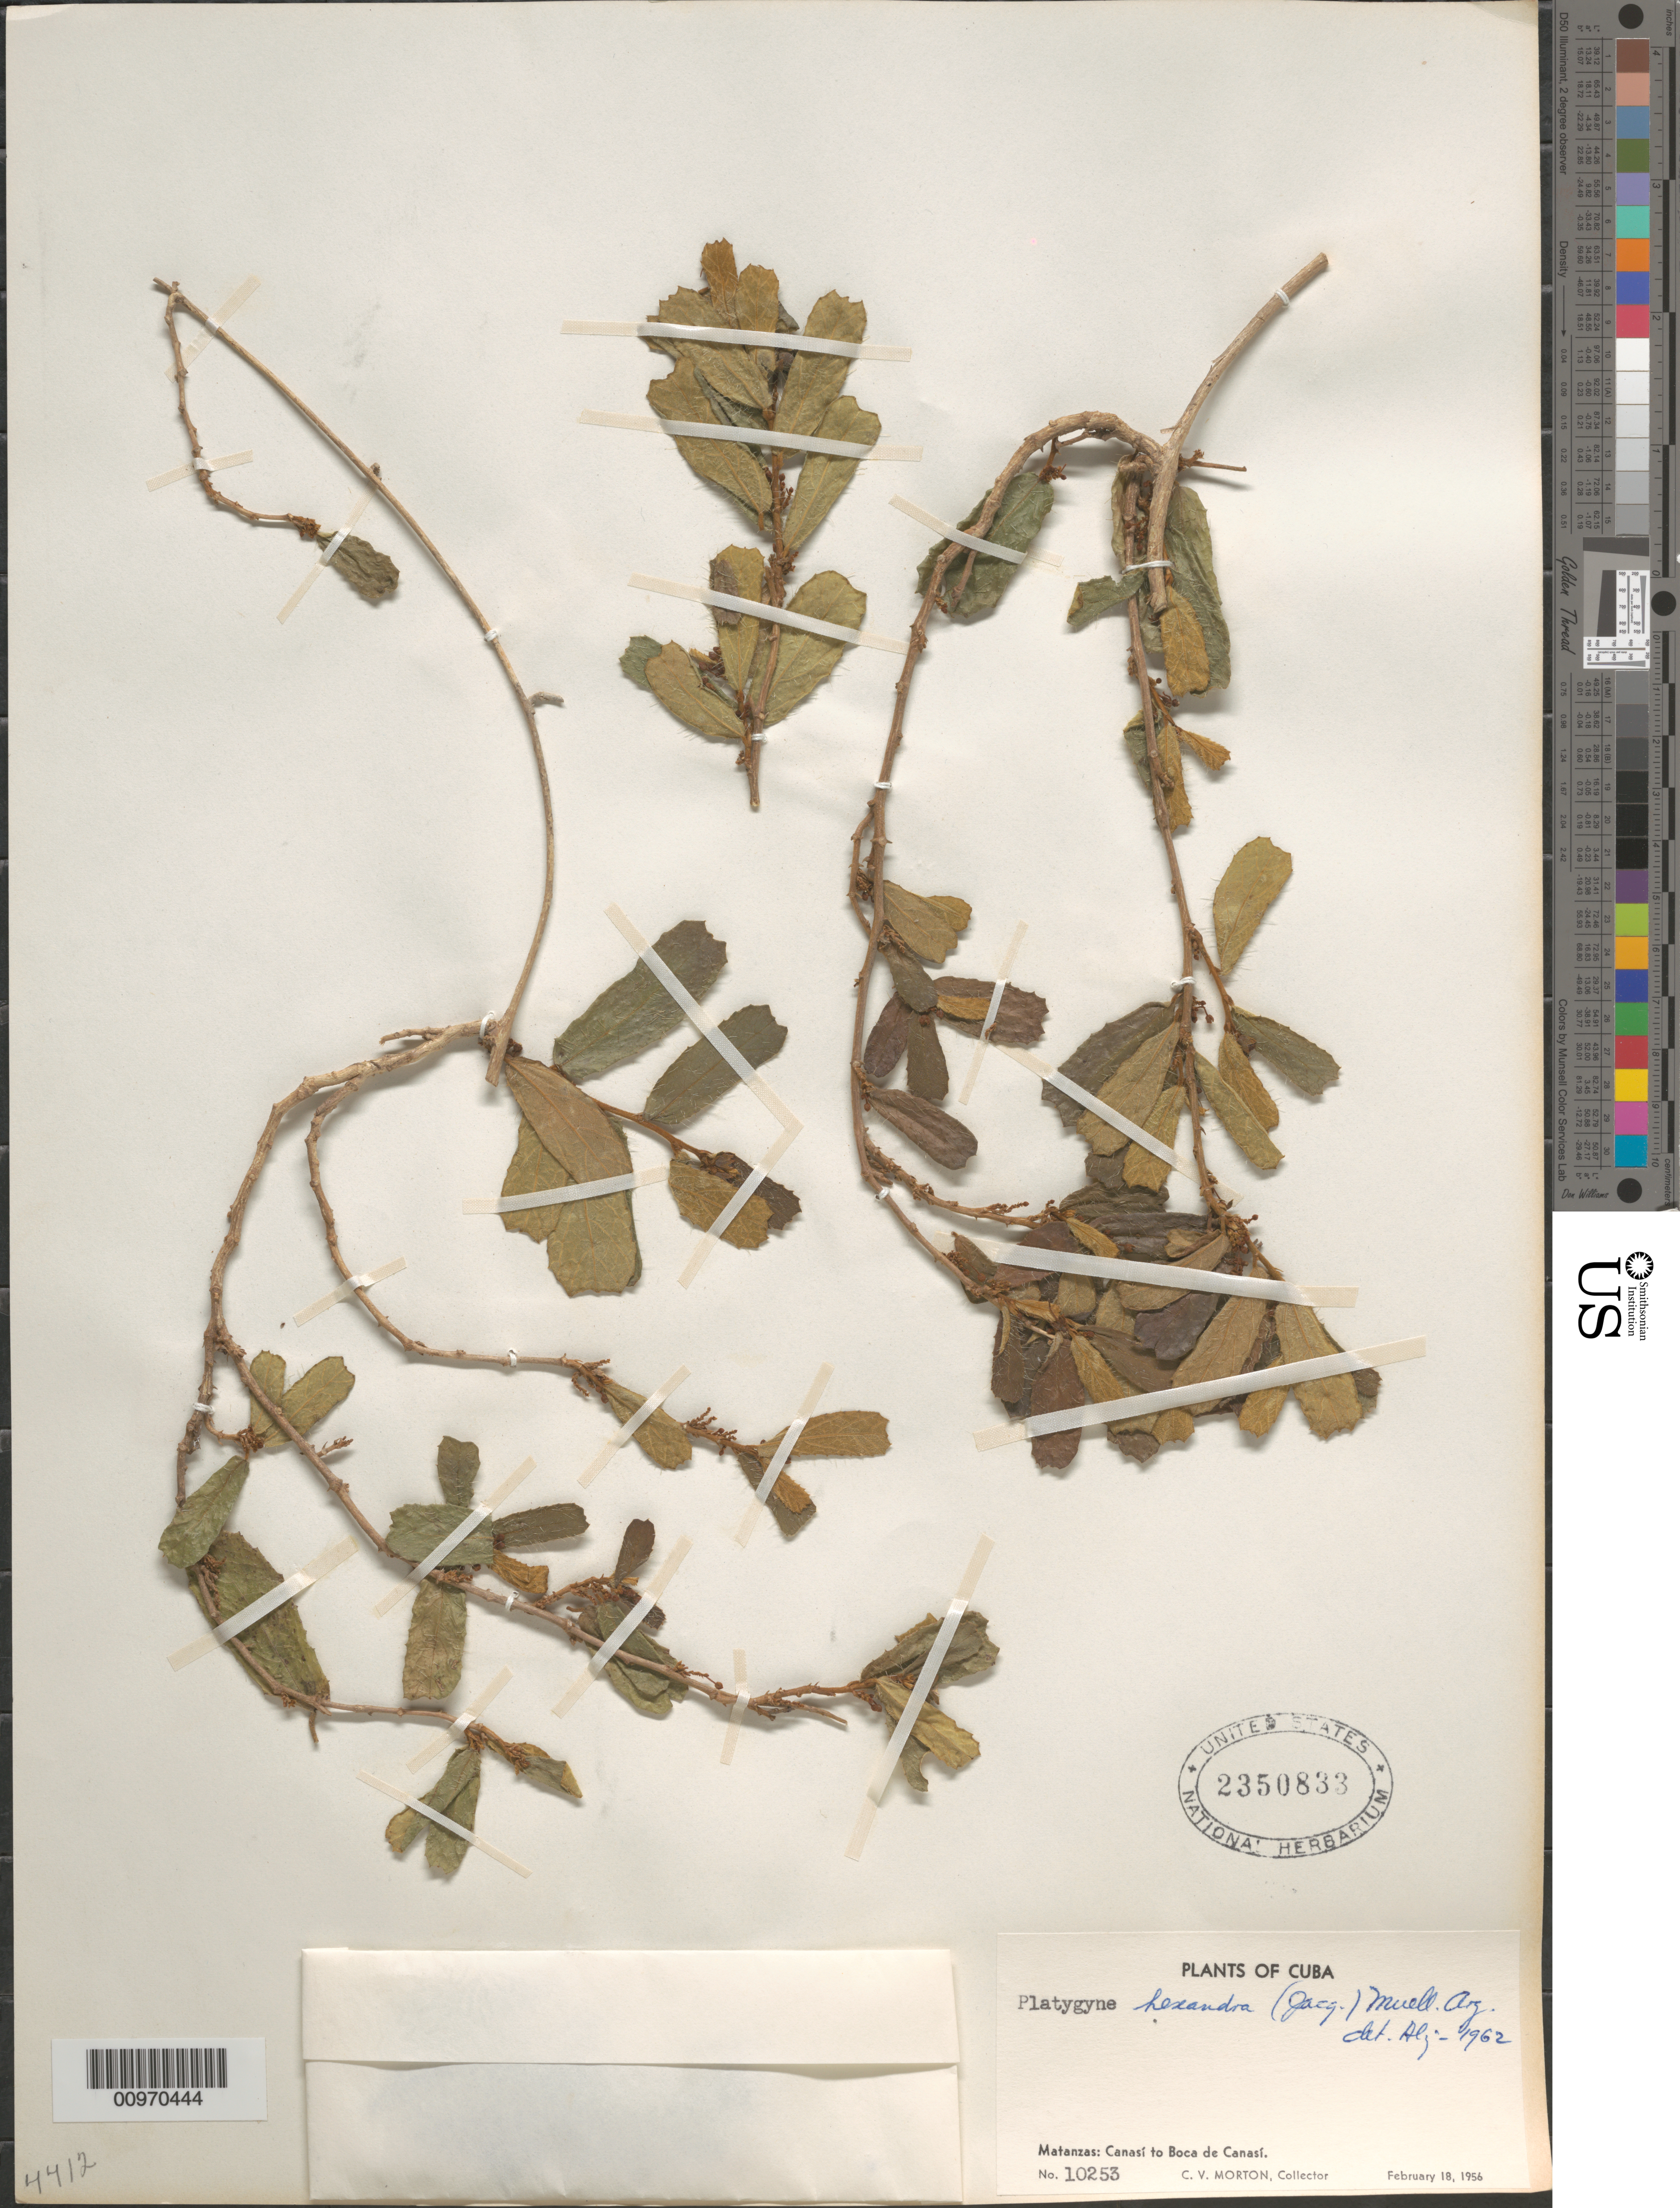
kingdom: Plantae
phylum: Tracheophyta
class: Magnoliopsida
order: Malpighiales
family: Euphorbiaceae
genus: Platygyna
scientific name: Platygyna hexandra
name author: Müll. Arg.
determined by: Liogier, Alain H.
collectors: C. V. Morton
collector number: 10253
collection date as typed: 18 Feb 1956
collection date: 1956-02-18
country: Cuba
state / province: Matanzas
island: Cuba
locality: Canasí to Boca de Canasí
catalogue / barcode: US 2350833